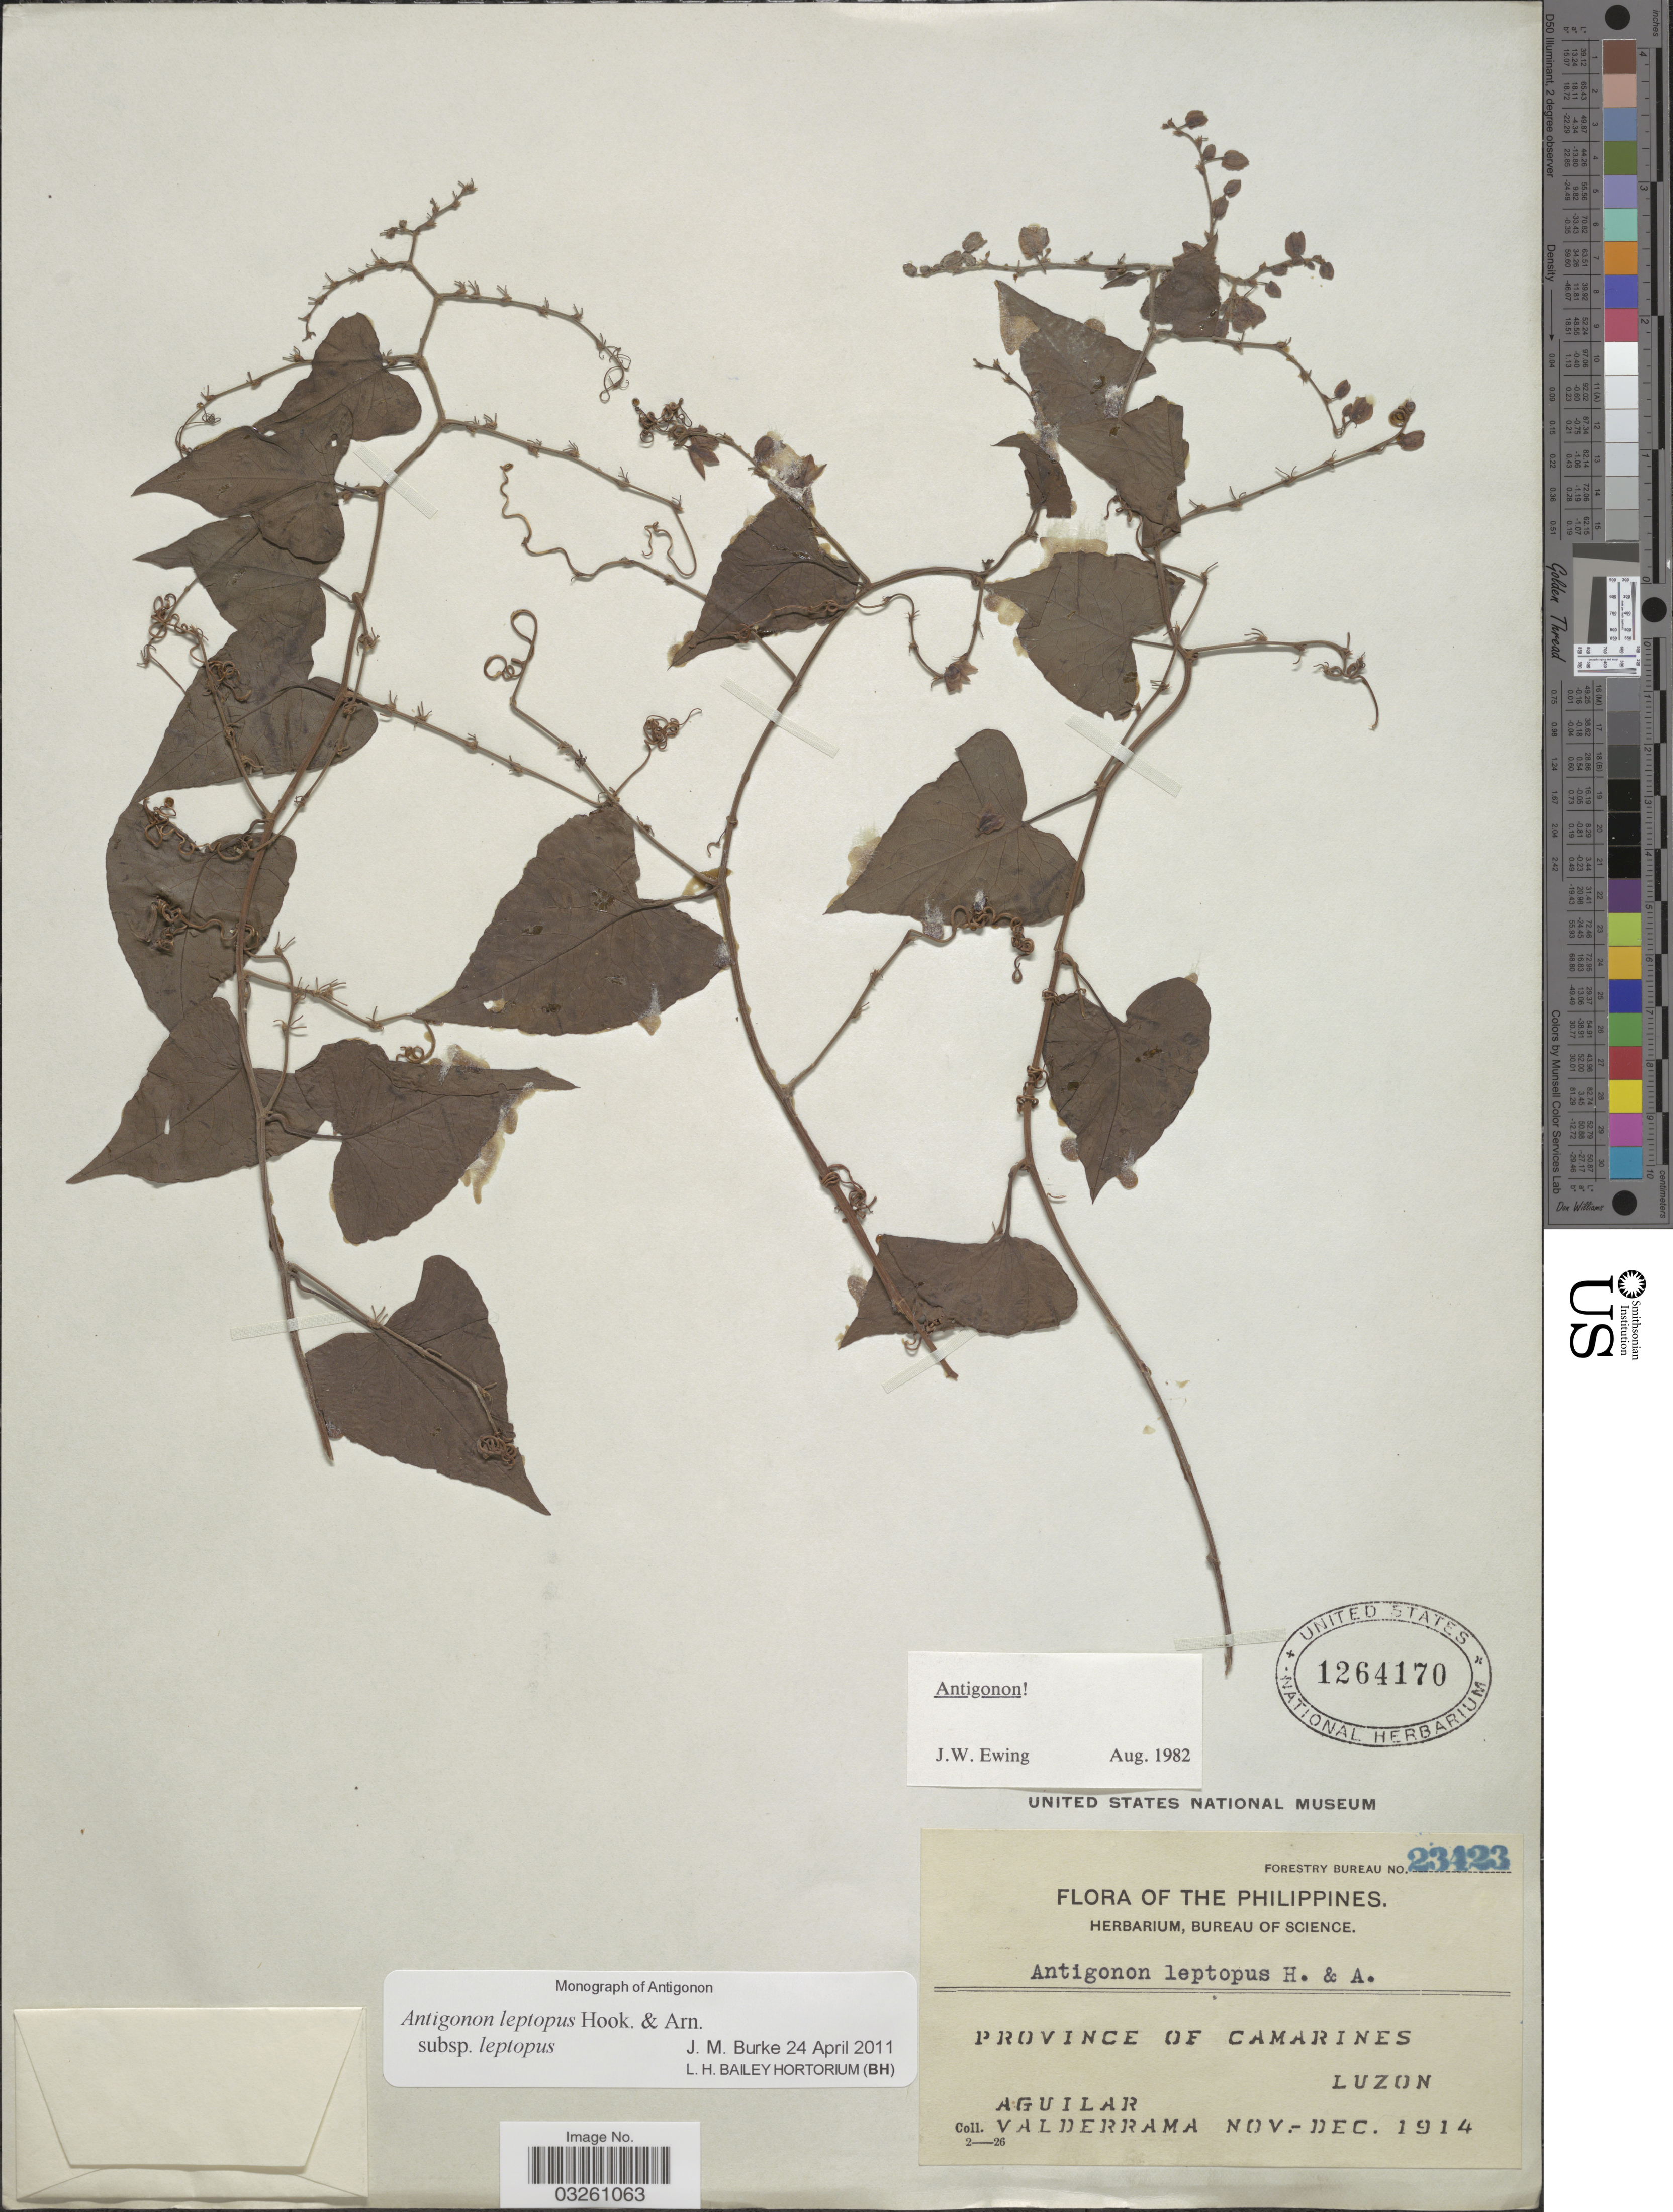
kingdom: Plantae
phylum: Tracheophyta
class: Magnoliopsida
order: Caryophyllales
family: Polygonaceae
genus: Antigonon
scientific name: Antigonon leptopus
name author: Hook. & Arn.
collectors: -. Aguilar & -. Valderrama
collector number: Forestry Bureau 23423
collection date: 1914-11/1914-12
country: Philippines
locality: Province of Camarines. Luzon.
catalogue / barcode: US 1264170